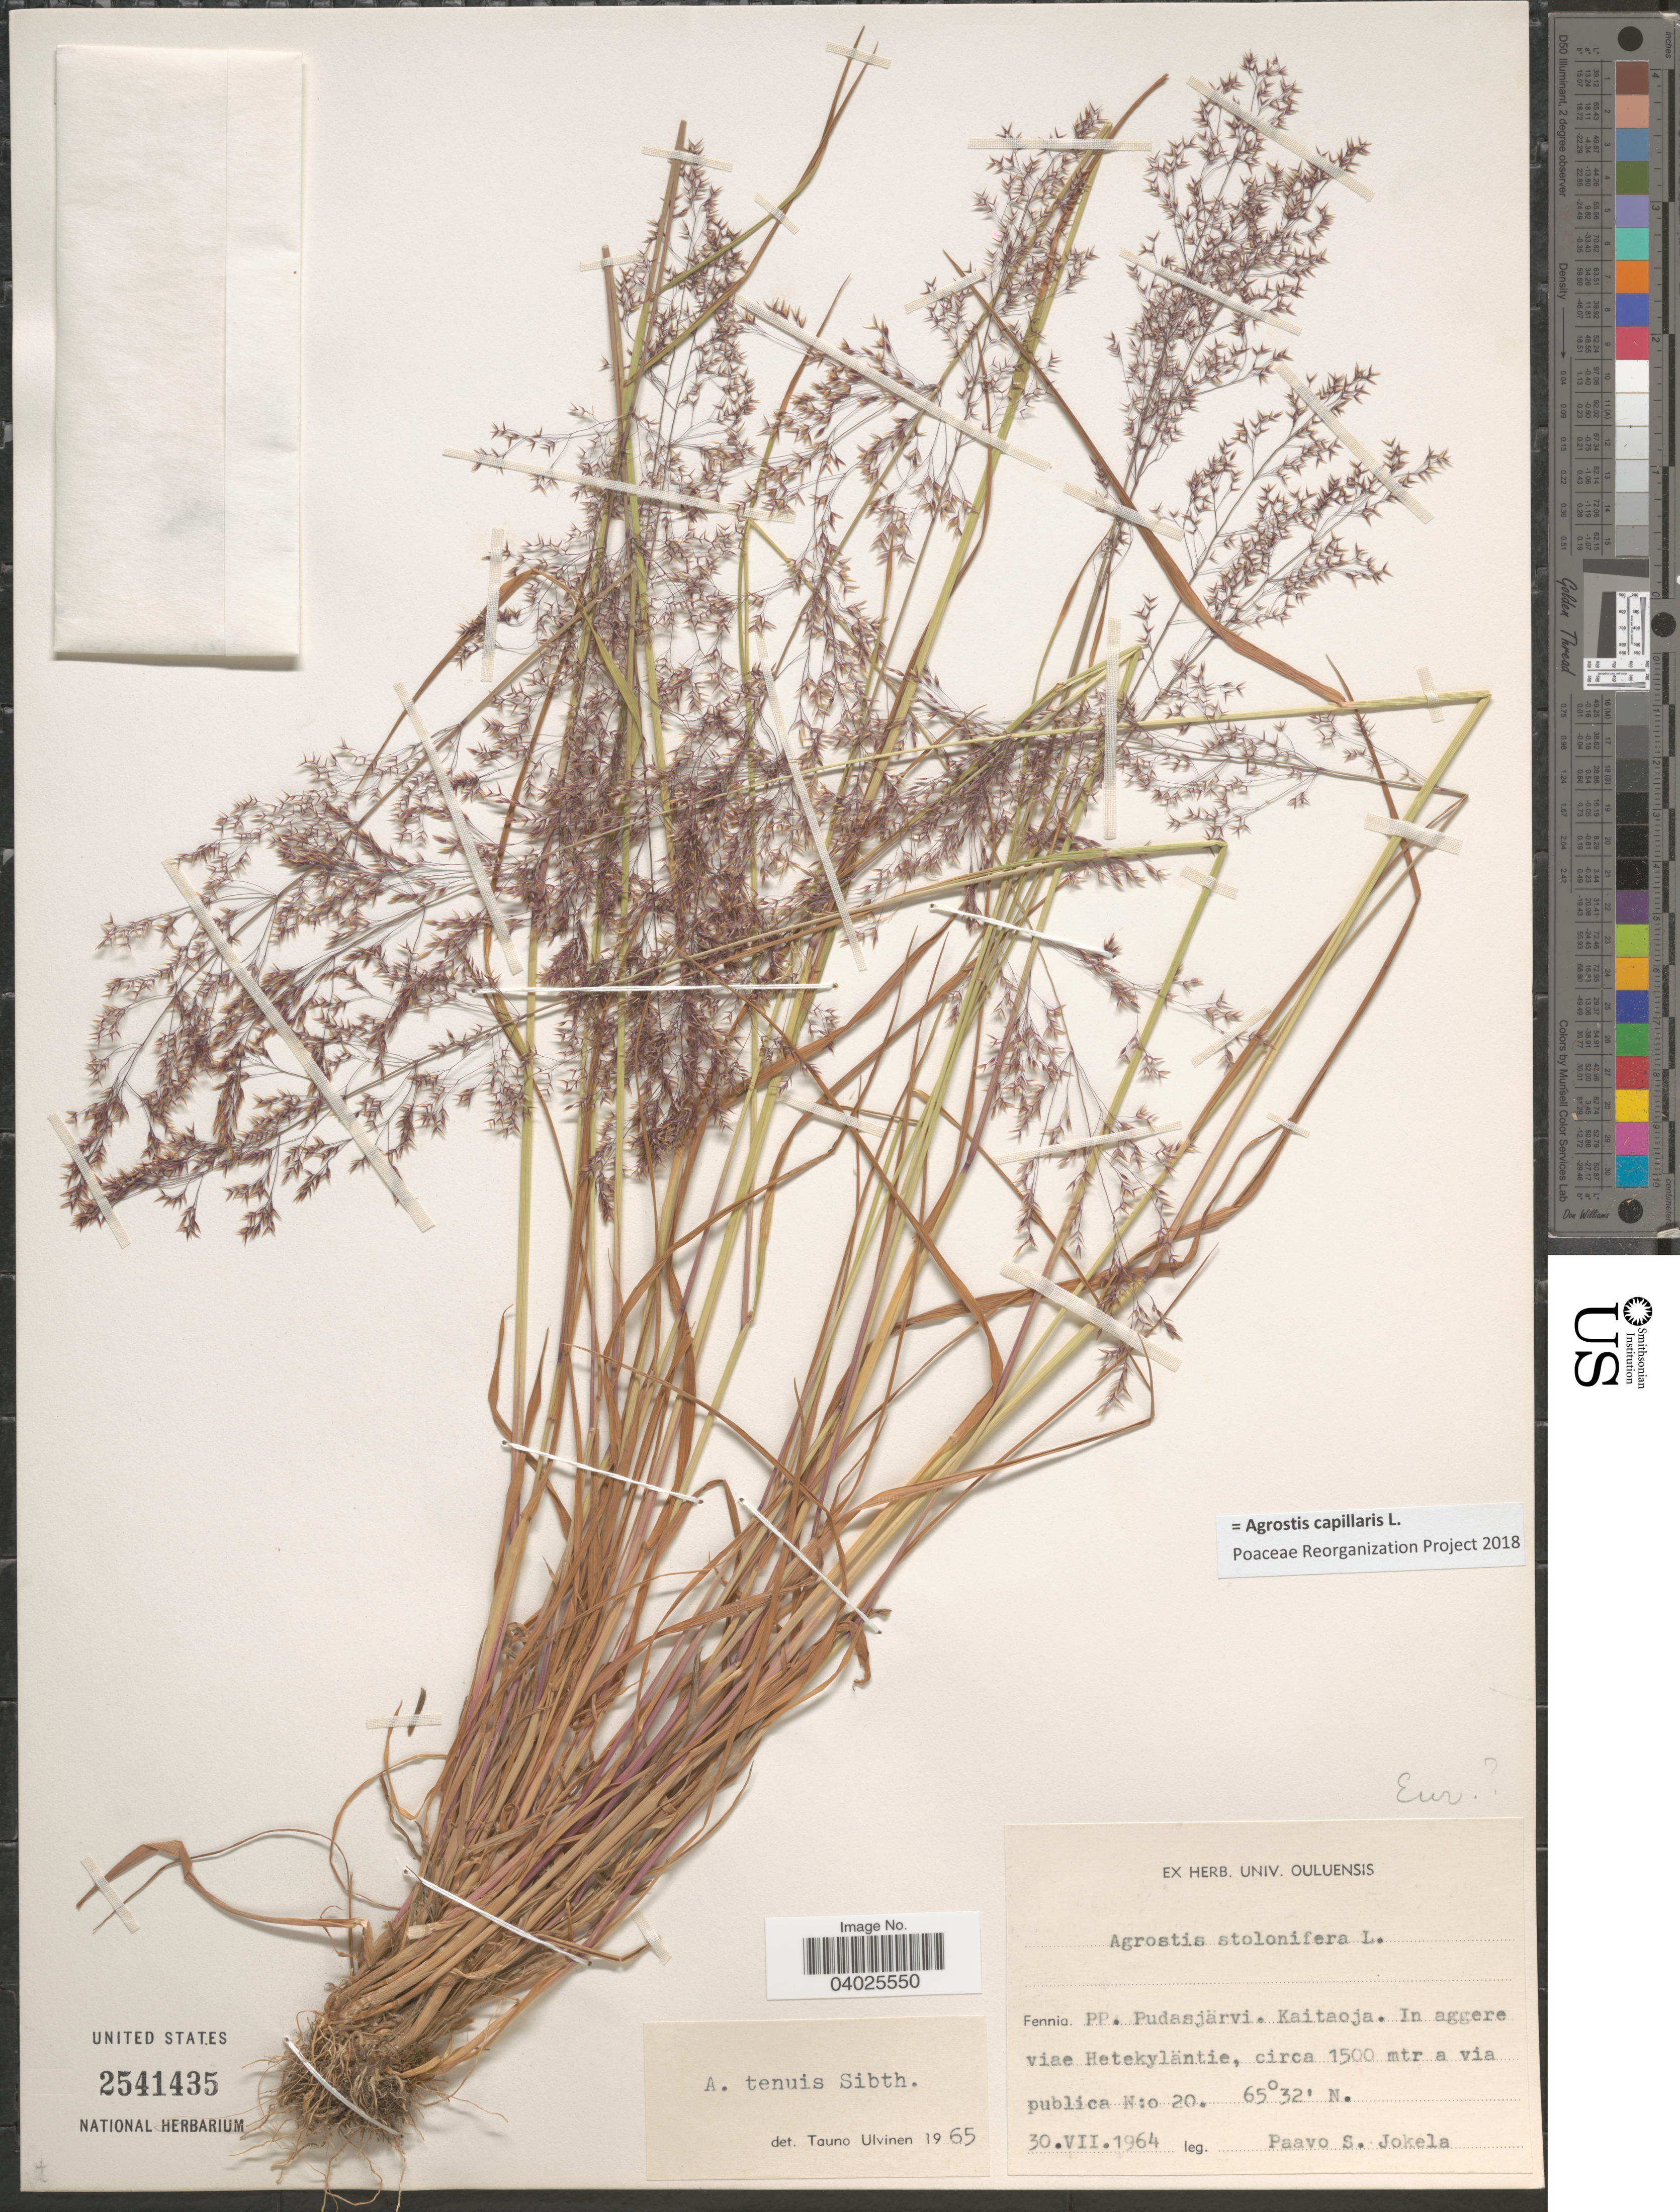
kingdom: Plantae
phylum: Tracheophyta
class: Liliopsida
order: Poales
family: Poaceae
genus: Agrostis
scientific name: Agrostis capillaris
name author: L.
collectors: P. Jokela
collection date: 1964-07-30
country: Finland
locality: Fennia. PP. Pudasjärvi. Kaitaoja. In aggere viae Hetekyläntie.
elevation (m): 1500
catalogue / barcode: US 2541435